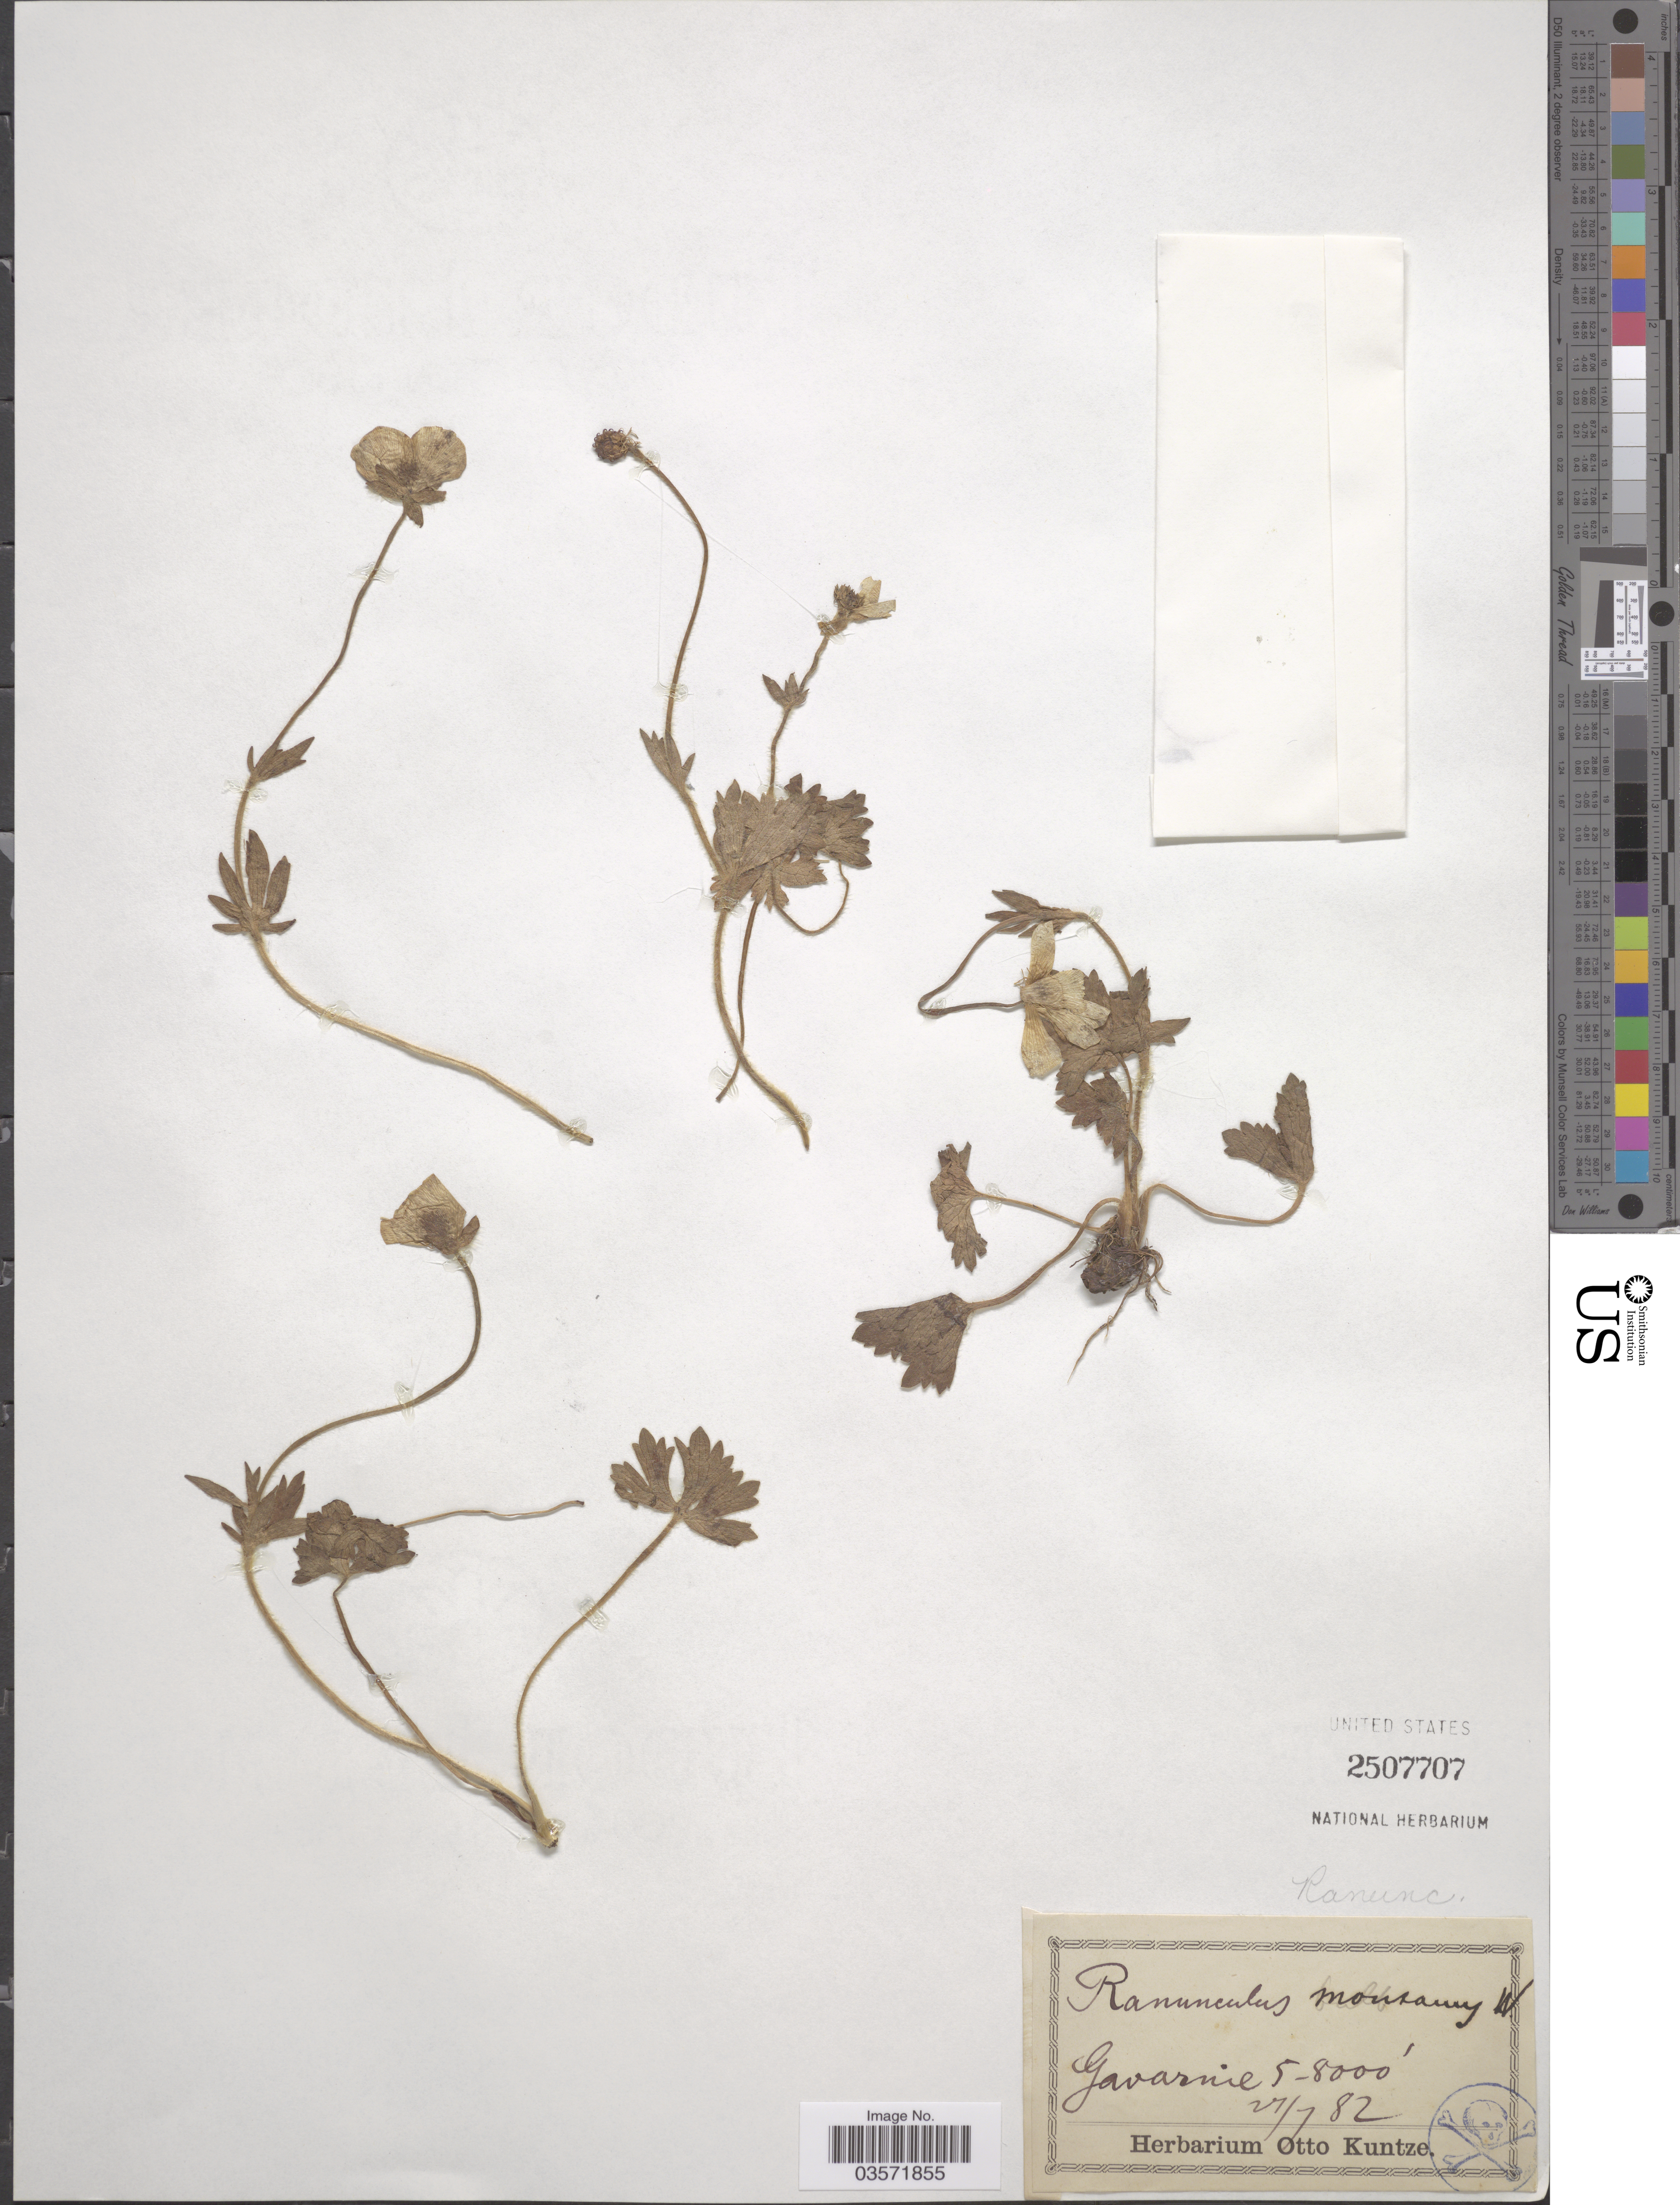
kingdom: Plantae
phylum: Tracheophyta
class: Magnoliopsida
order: Ranunculales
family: Ranunculaceae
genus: Ranunculus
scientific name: Ranunculus montanus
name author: Willd.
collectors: ex herb. Otto Kuntze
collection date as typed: Transcribed d/m/y: 27/7/82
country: France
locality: Gavarnie.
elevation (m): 1524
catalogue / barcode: US 2507707